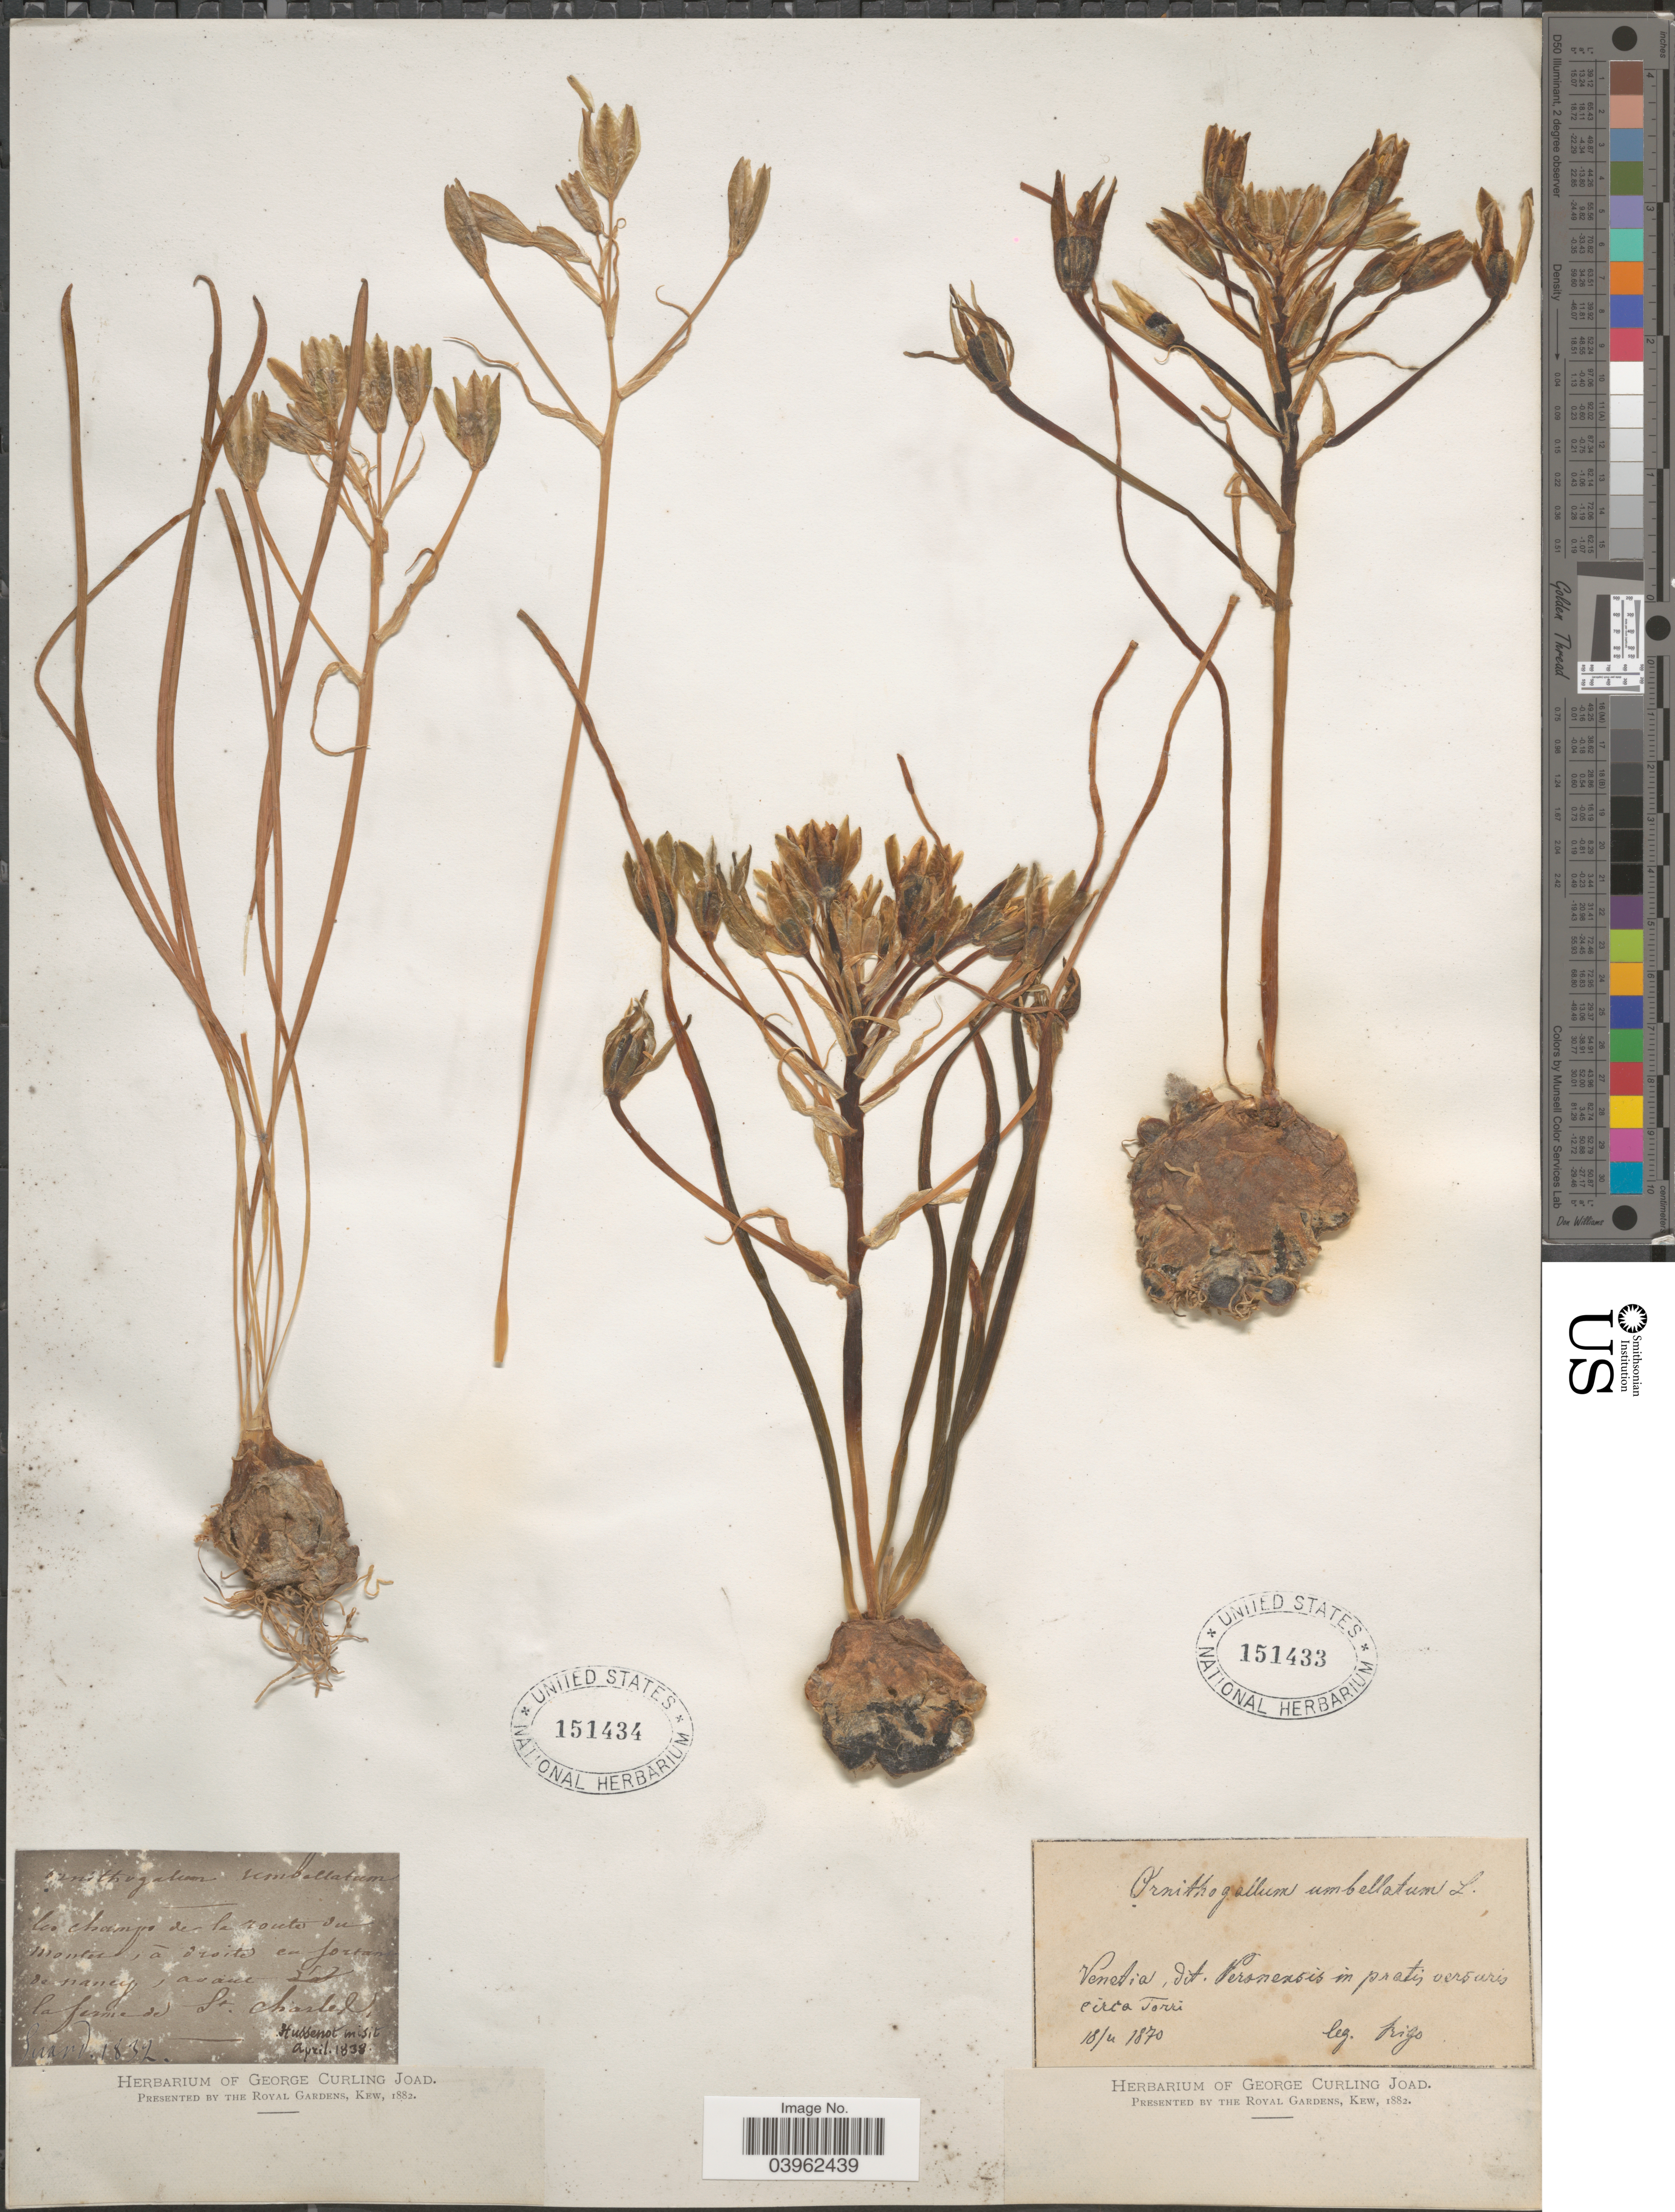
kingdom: Plantae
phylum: Tracheophyta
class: Liliopsida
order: Asparagales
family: Asparagaceae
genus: Ornithogalum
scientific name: Ornithogalum umbellatum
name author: L.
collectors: -- Rigo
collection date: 1870-04-18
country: Italy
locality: Venetia, dit. Veronensis in pratis versuris circa Torri.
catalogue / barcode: US 151433-2